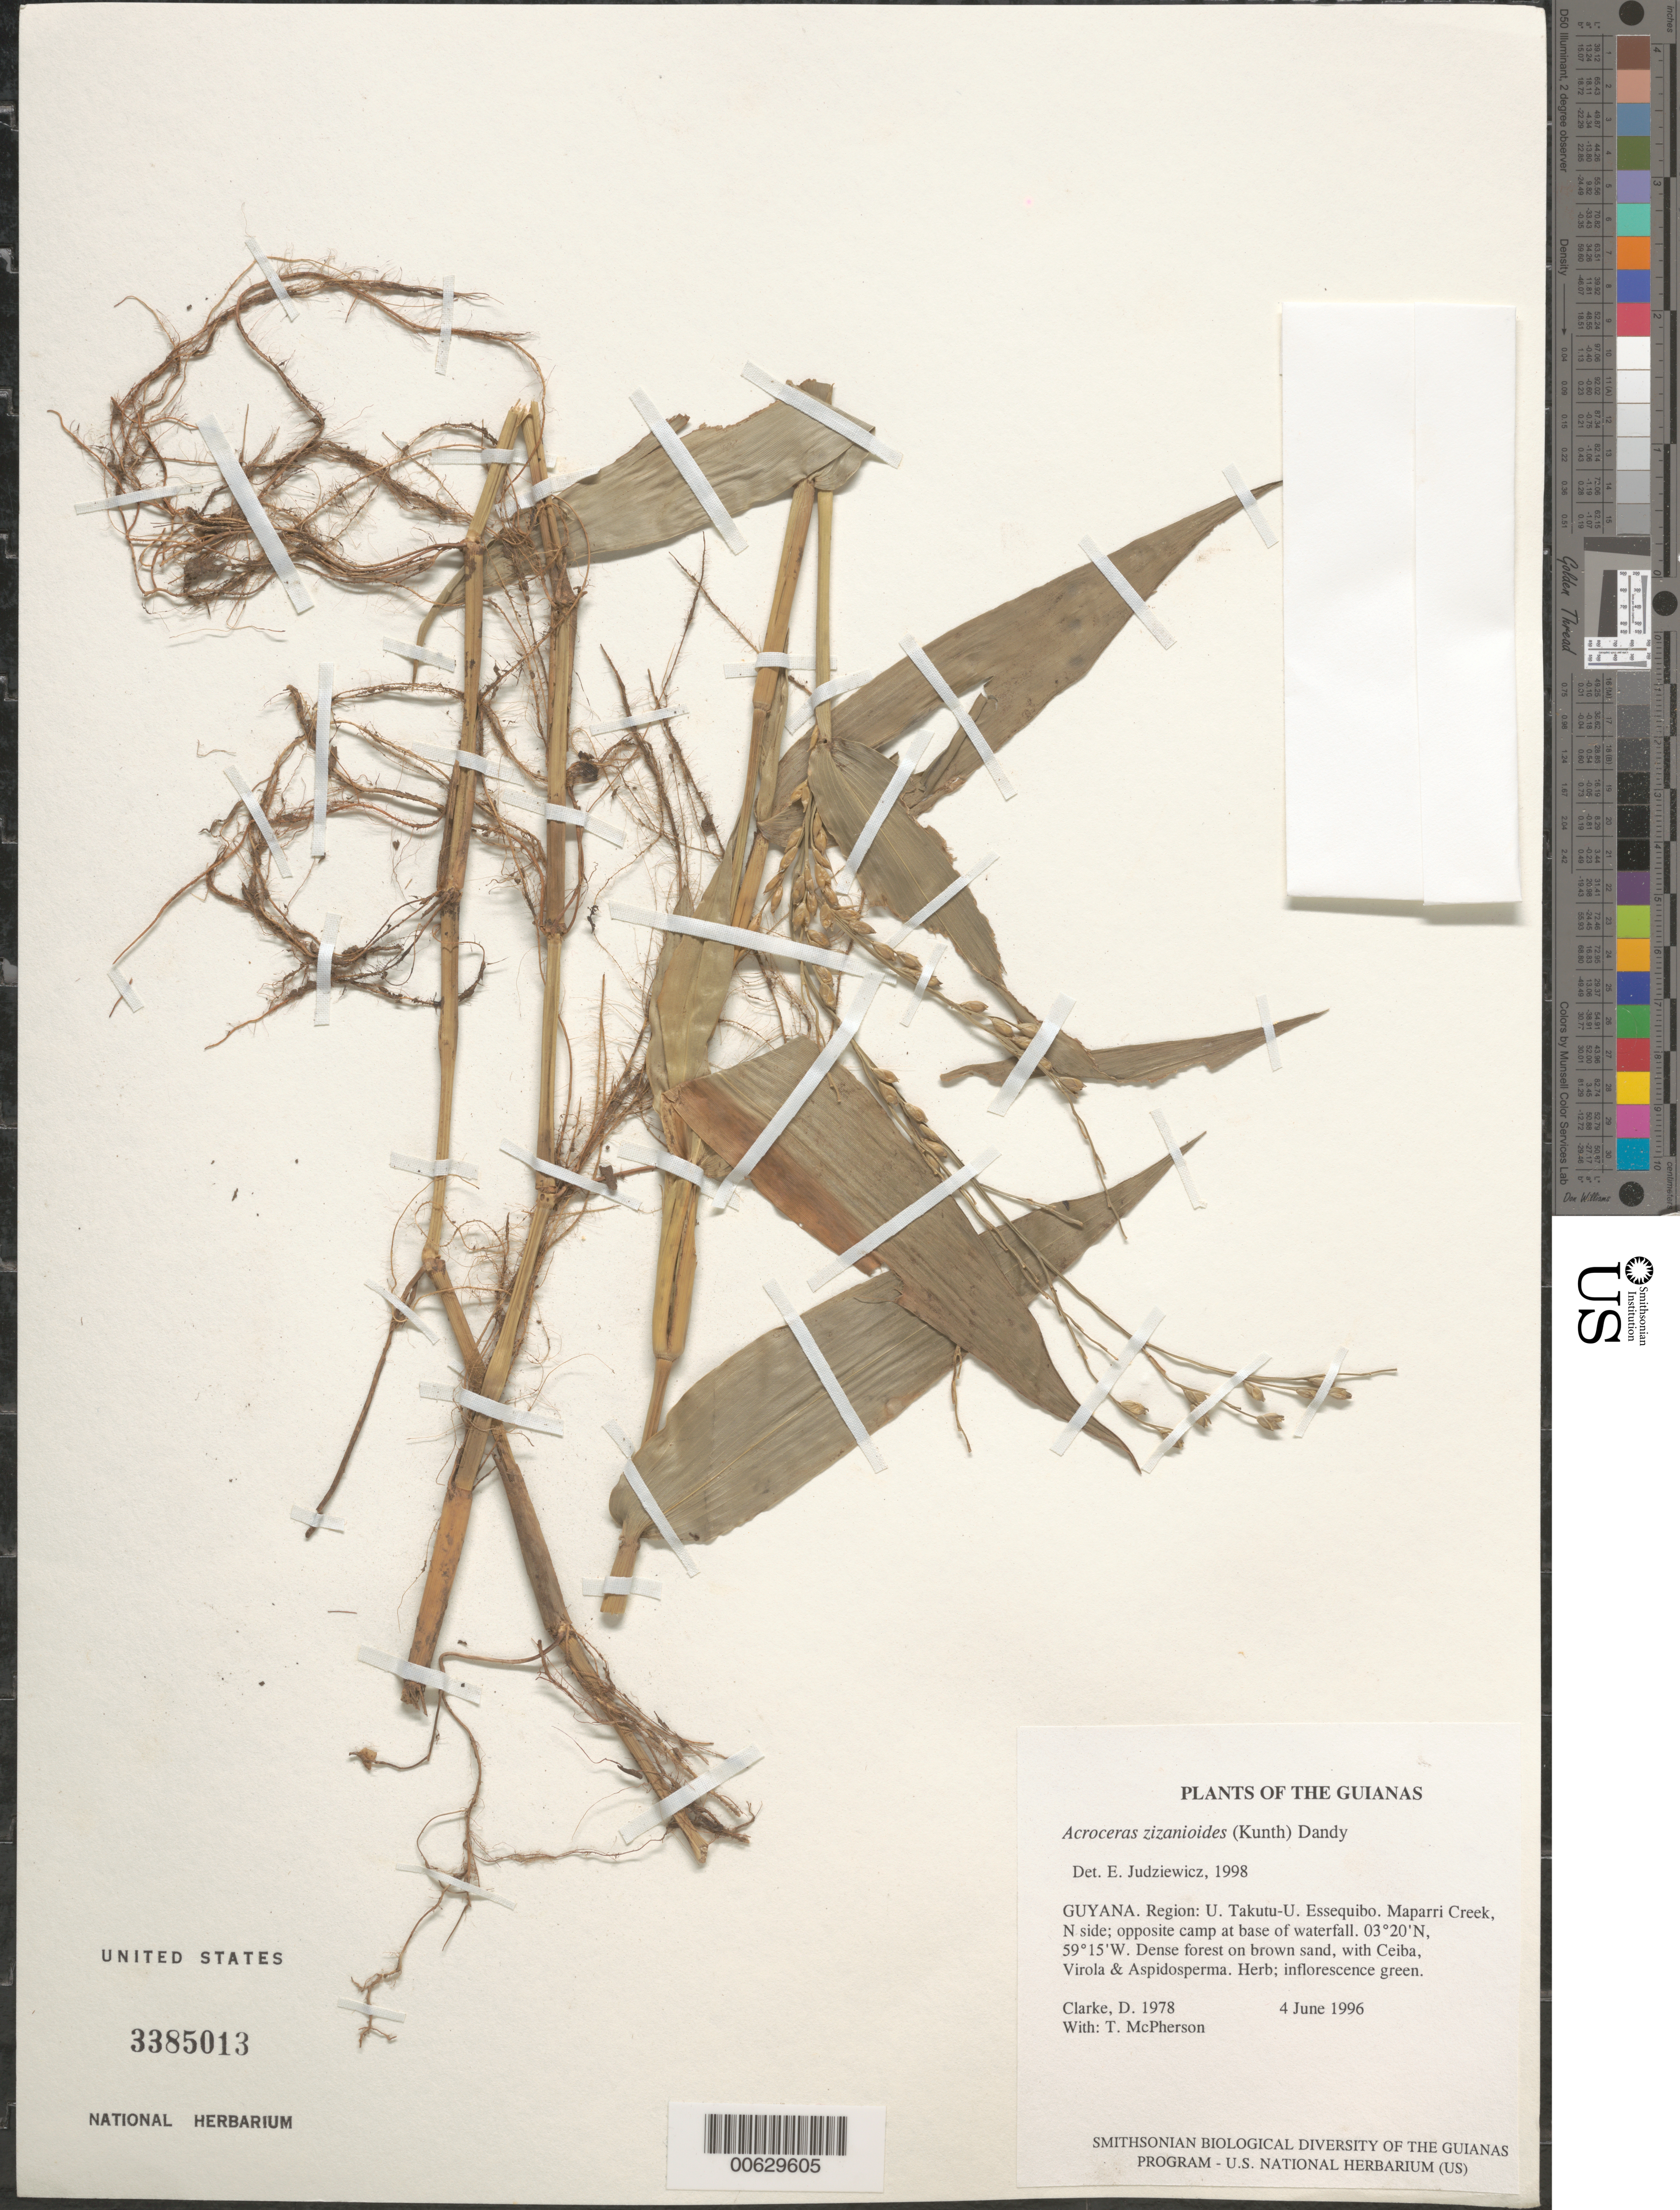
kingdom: Plantae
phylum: Tracheophyta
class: Liliopsida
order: Poales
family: Poaceae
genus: Acroceras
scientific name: Acroceras zizanioides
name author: (Kunth) Dandy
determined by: Judziewicz, E. J.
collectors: H. D. Clarke & T. McPherson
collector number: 1978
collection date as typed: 5 June 1996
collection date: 1996-06-05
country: Guyana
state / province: U. Takutu-U. Essequibo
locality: Maparri Creek, N side; opposite camp at base of waterfall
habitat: Streamside vegetation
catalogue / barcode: US 3385013